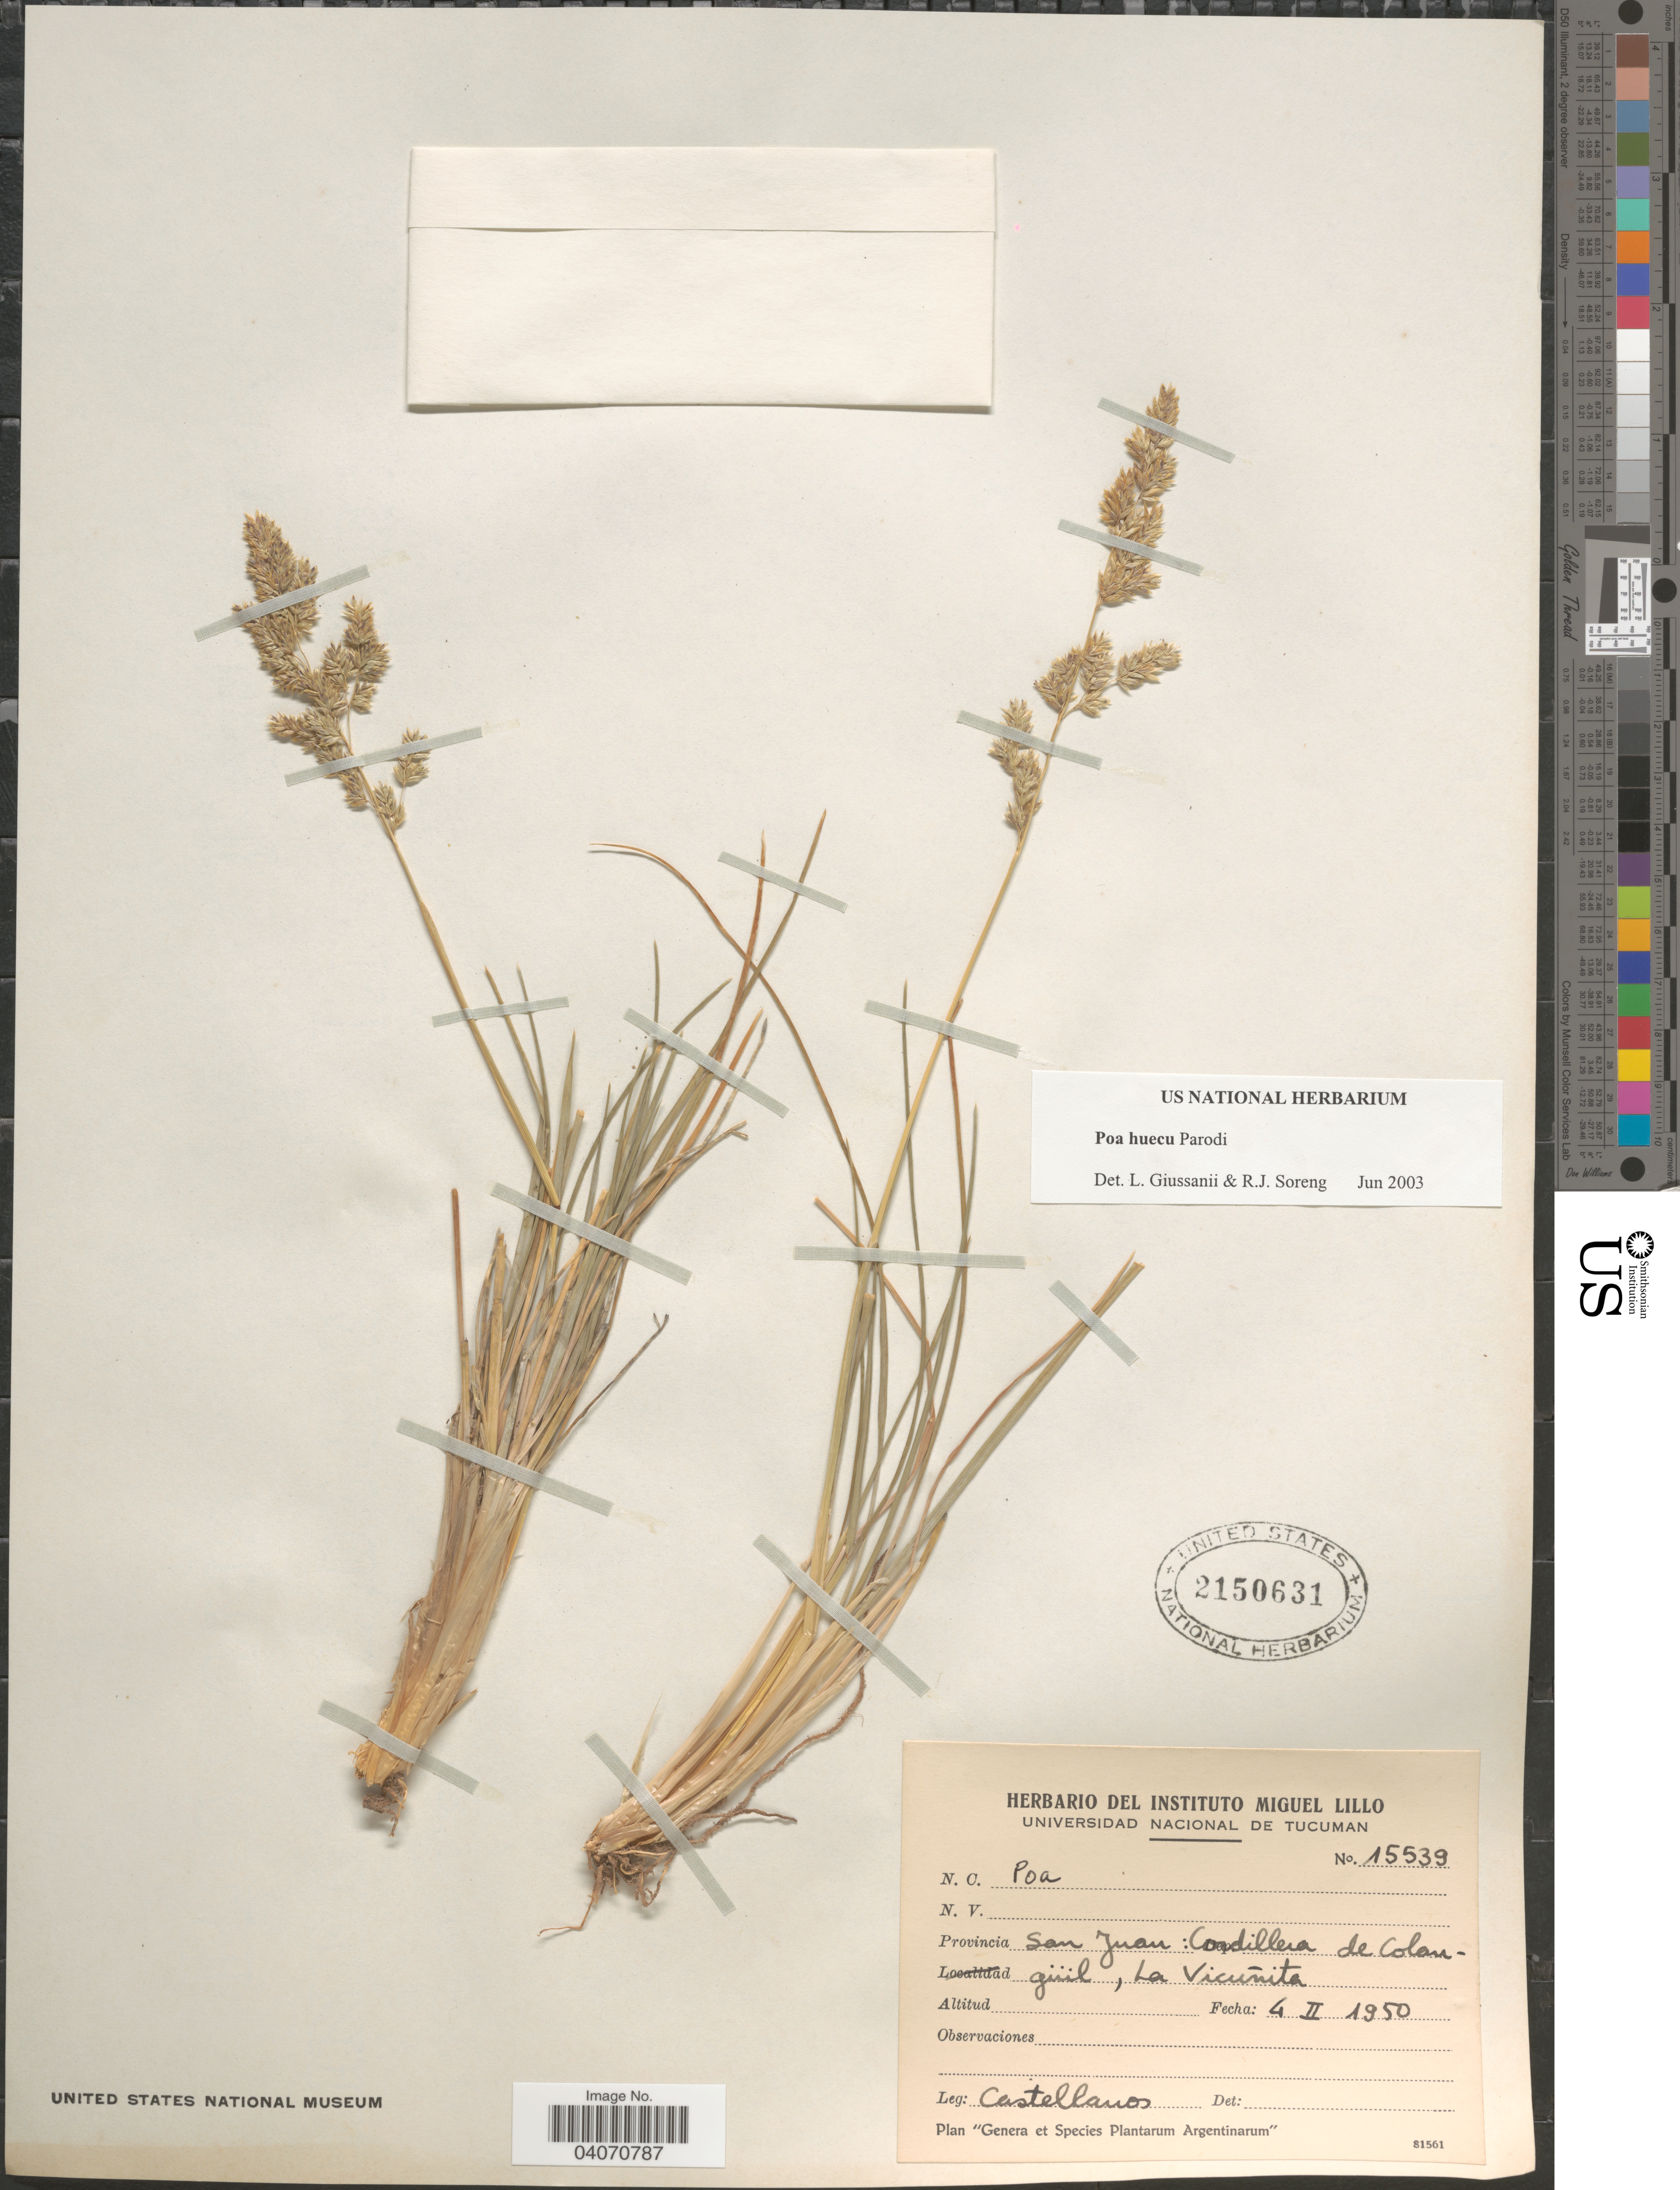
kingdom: Plantae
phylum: Tracheophyta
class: Liliopsida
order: Poales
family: Poaceae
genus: Poa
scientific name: Poa huecu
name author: Parodi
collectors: -- Castellanos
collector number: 15539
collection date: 1950-02-04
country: Argentina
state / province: San Juan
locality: Cordillera de Colangüil, La Vicuñita.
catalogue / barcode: US 2150631